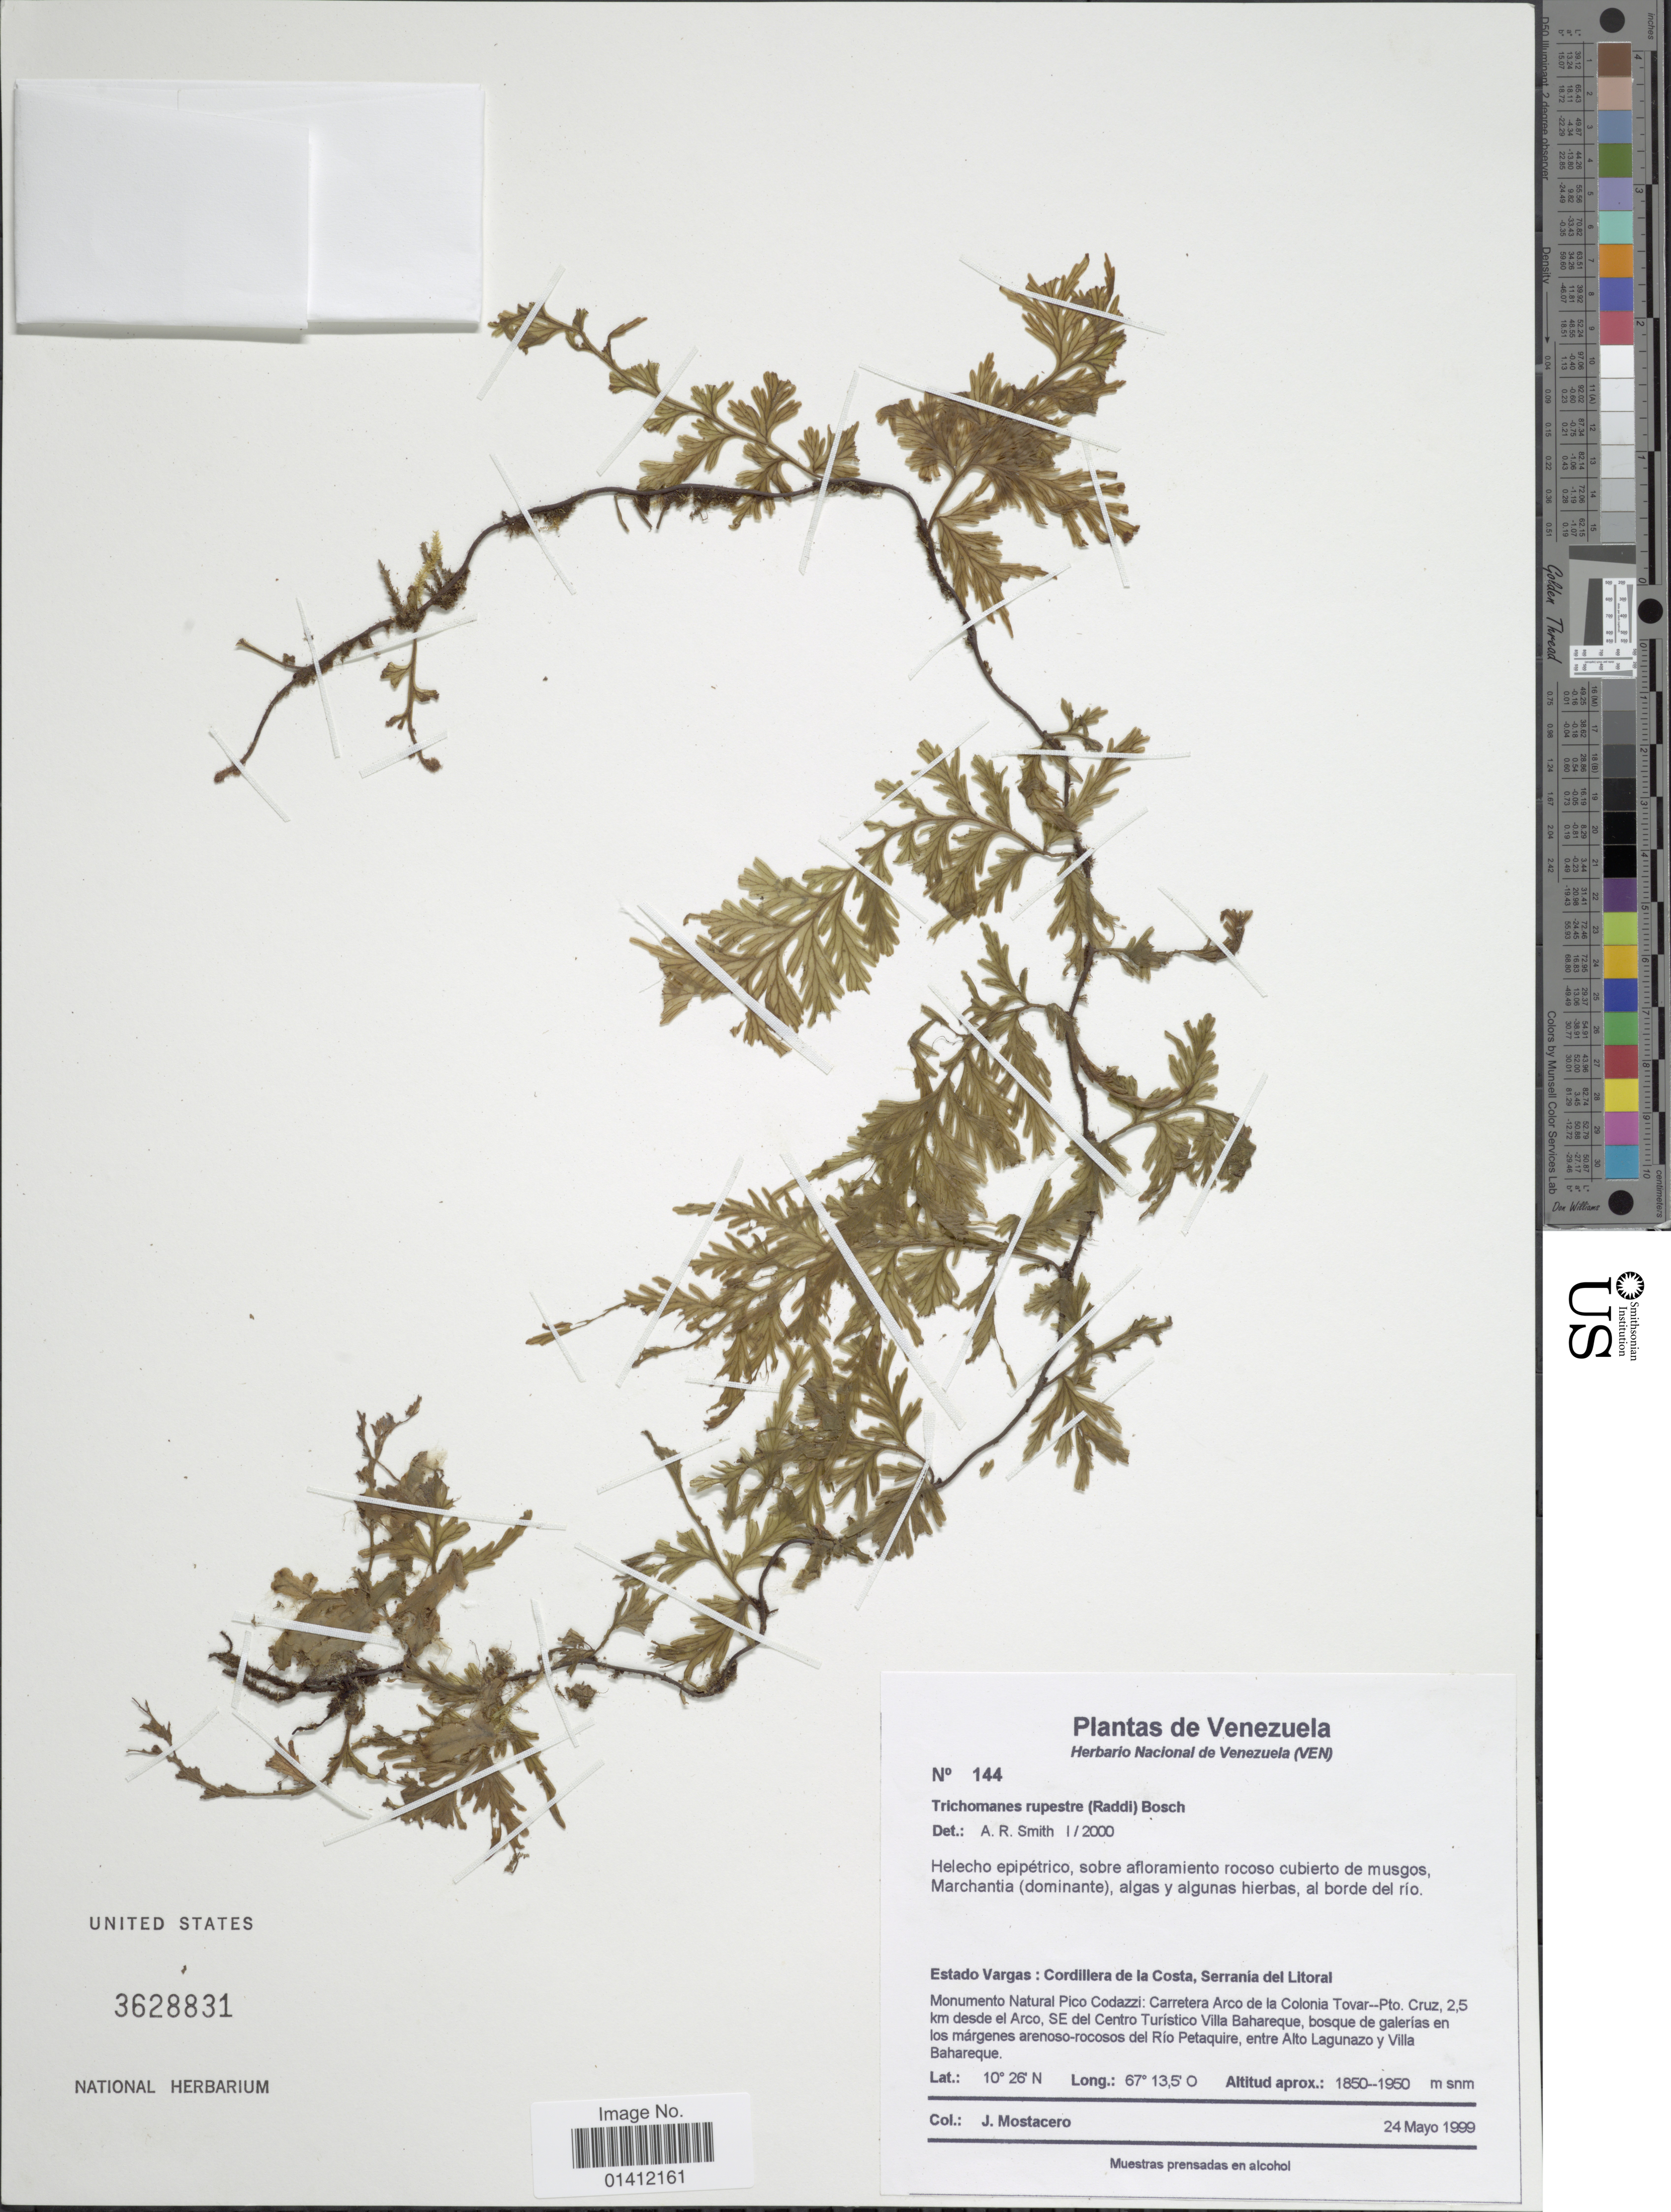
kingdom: Plantae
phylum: Tracheophyta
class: Polypodiopsida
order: Hymenophyllales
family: Hymenophyllaceae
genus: Vandenboschia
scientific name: Vandenboschia rupestris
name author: (Raddi) Ebihara & K. Iwats.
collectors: J. Mostacero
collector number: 144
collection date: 1999-05-24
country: Venezuela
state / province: Vargas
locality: Estado Vargas: Cordillera de la Costa, Serrania del Litoral. Monumento Natural Pico Codazzi: Carretera Arco de la Colonia Tovar-Pto. Cruz, 2,5 km desde el Arco, SE del Centro Turistico Villa Bahareque, bosque de galerias en los márgenes arenoso-rocosos del Río Petaquire, entre Alto Lagunazo y Villa Bahareque.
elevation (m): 1850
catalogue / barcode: US 3628831